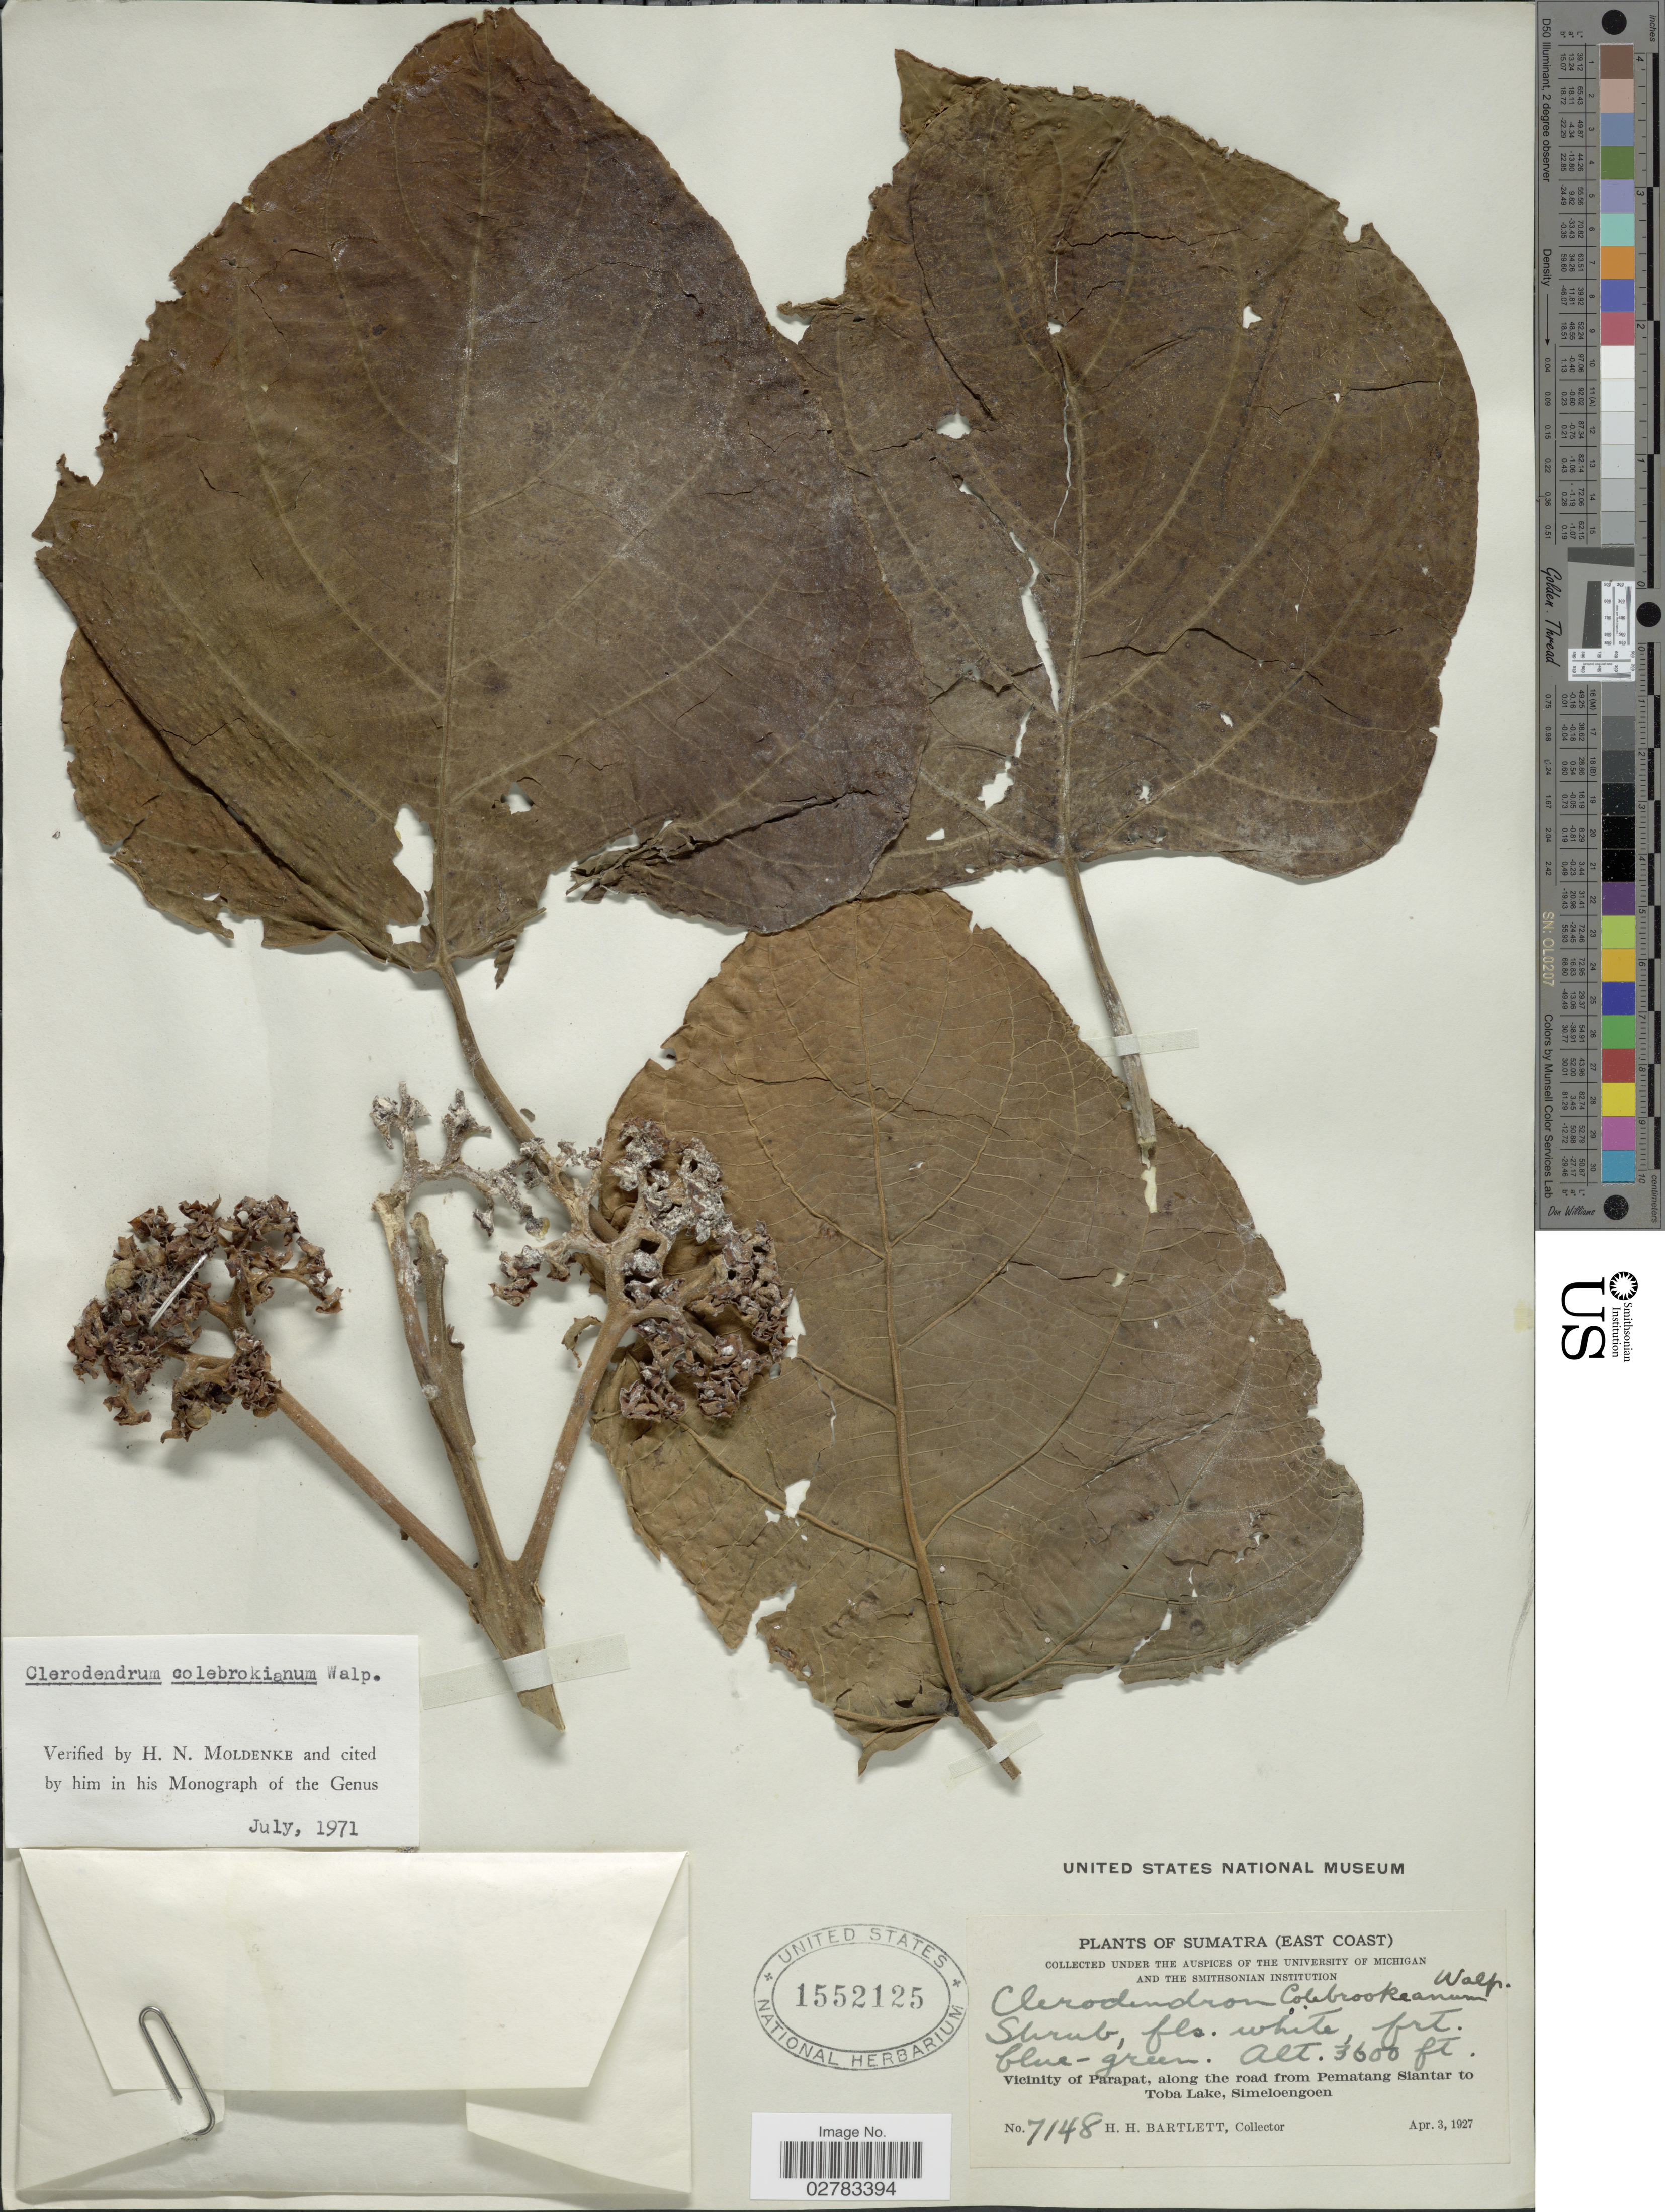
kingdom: Plantae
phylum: Tracheophyta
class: Magnoliopsida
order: Lamiales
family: Lamiaceae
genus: Clerodendrum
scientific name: Clerodendrum colebrookianum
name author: Walp.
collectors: H. H. Bartlett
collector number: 7148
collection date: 1927-04-03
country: Indonesia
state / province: Sumatra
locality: Sumatra (East Coast), Vicinity of Parapat, along the road from Pematang Siantar to Toba Lake, Simeloengoen.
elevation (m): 1097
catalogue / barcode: US 1552125